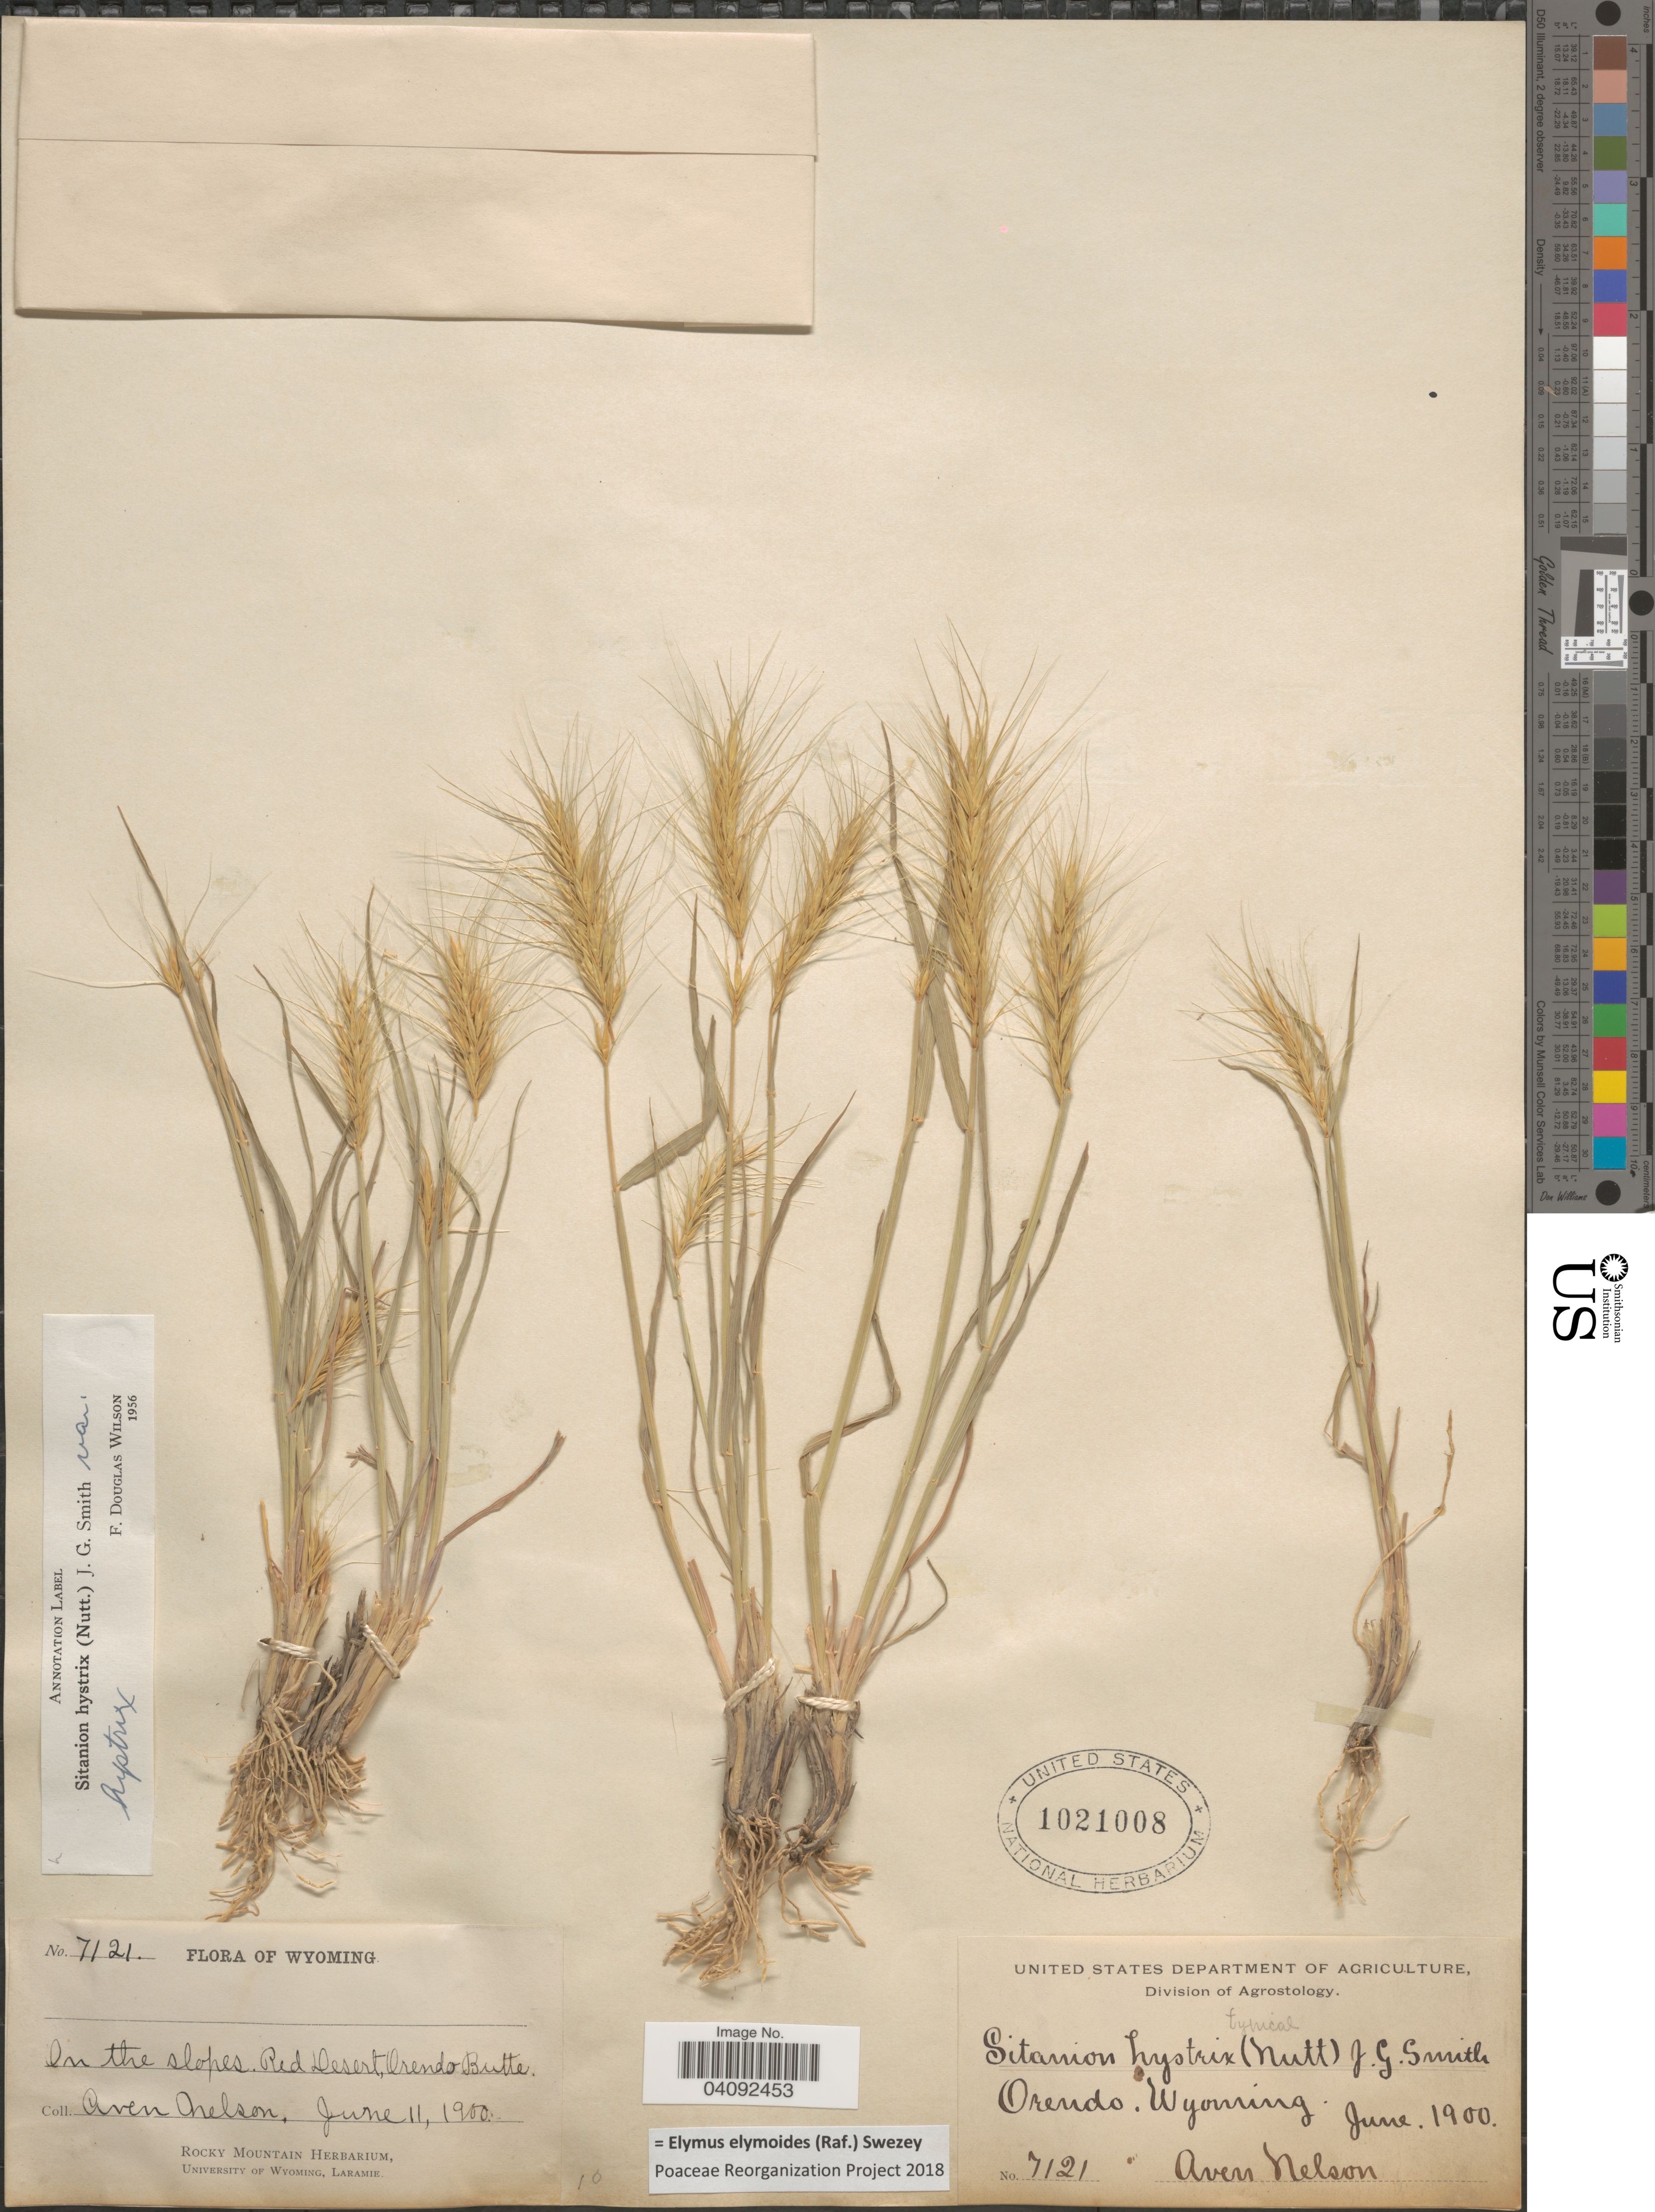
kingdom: Plantae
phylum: Tracheophyta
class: Liliopsida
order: Poales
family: Poaceae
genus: Elymus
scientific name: Elymus elymoides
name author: (Raf.) Swezey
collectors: A. Nelson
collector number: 7121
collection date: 1900-06-11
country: United States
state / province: Wyoming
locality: In the slopes. Red Desert, Orendo Butte.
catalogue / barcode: US 1021008